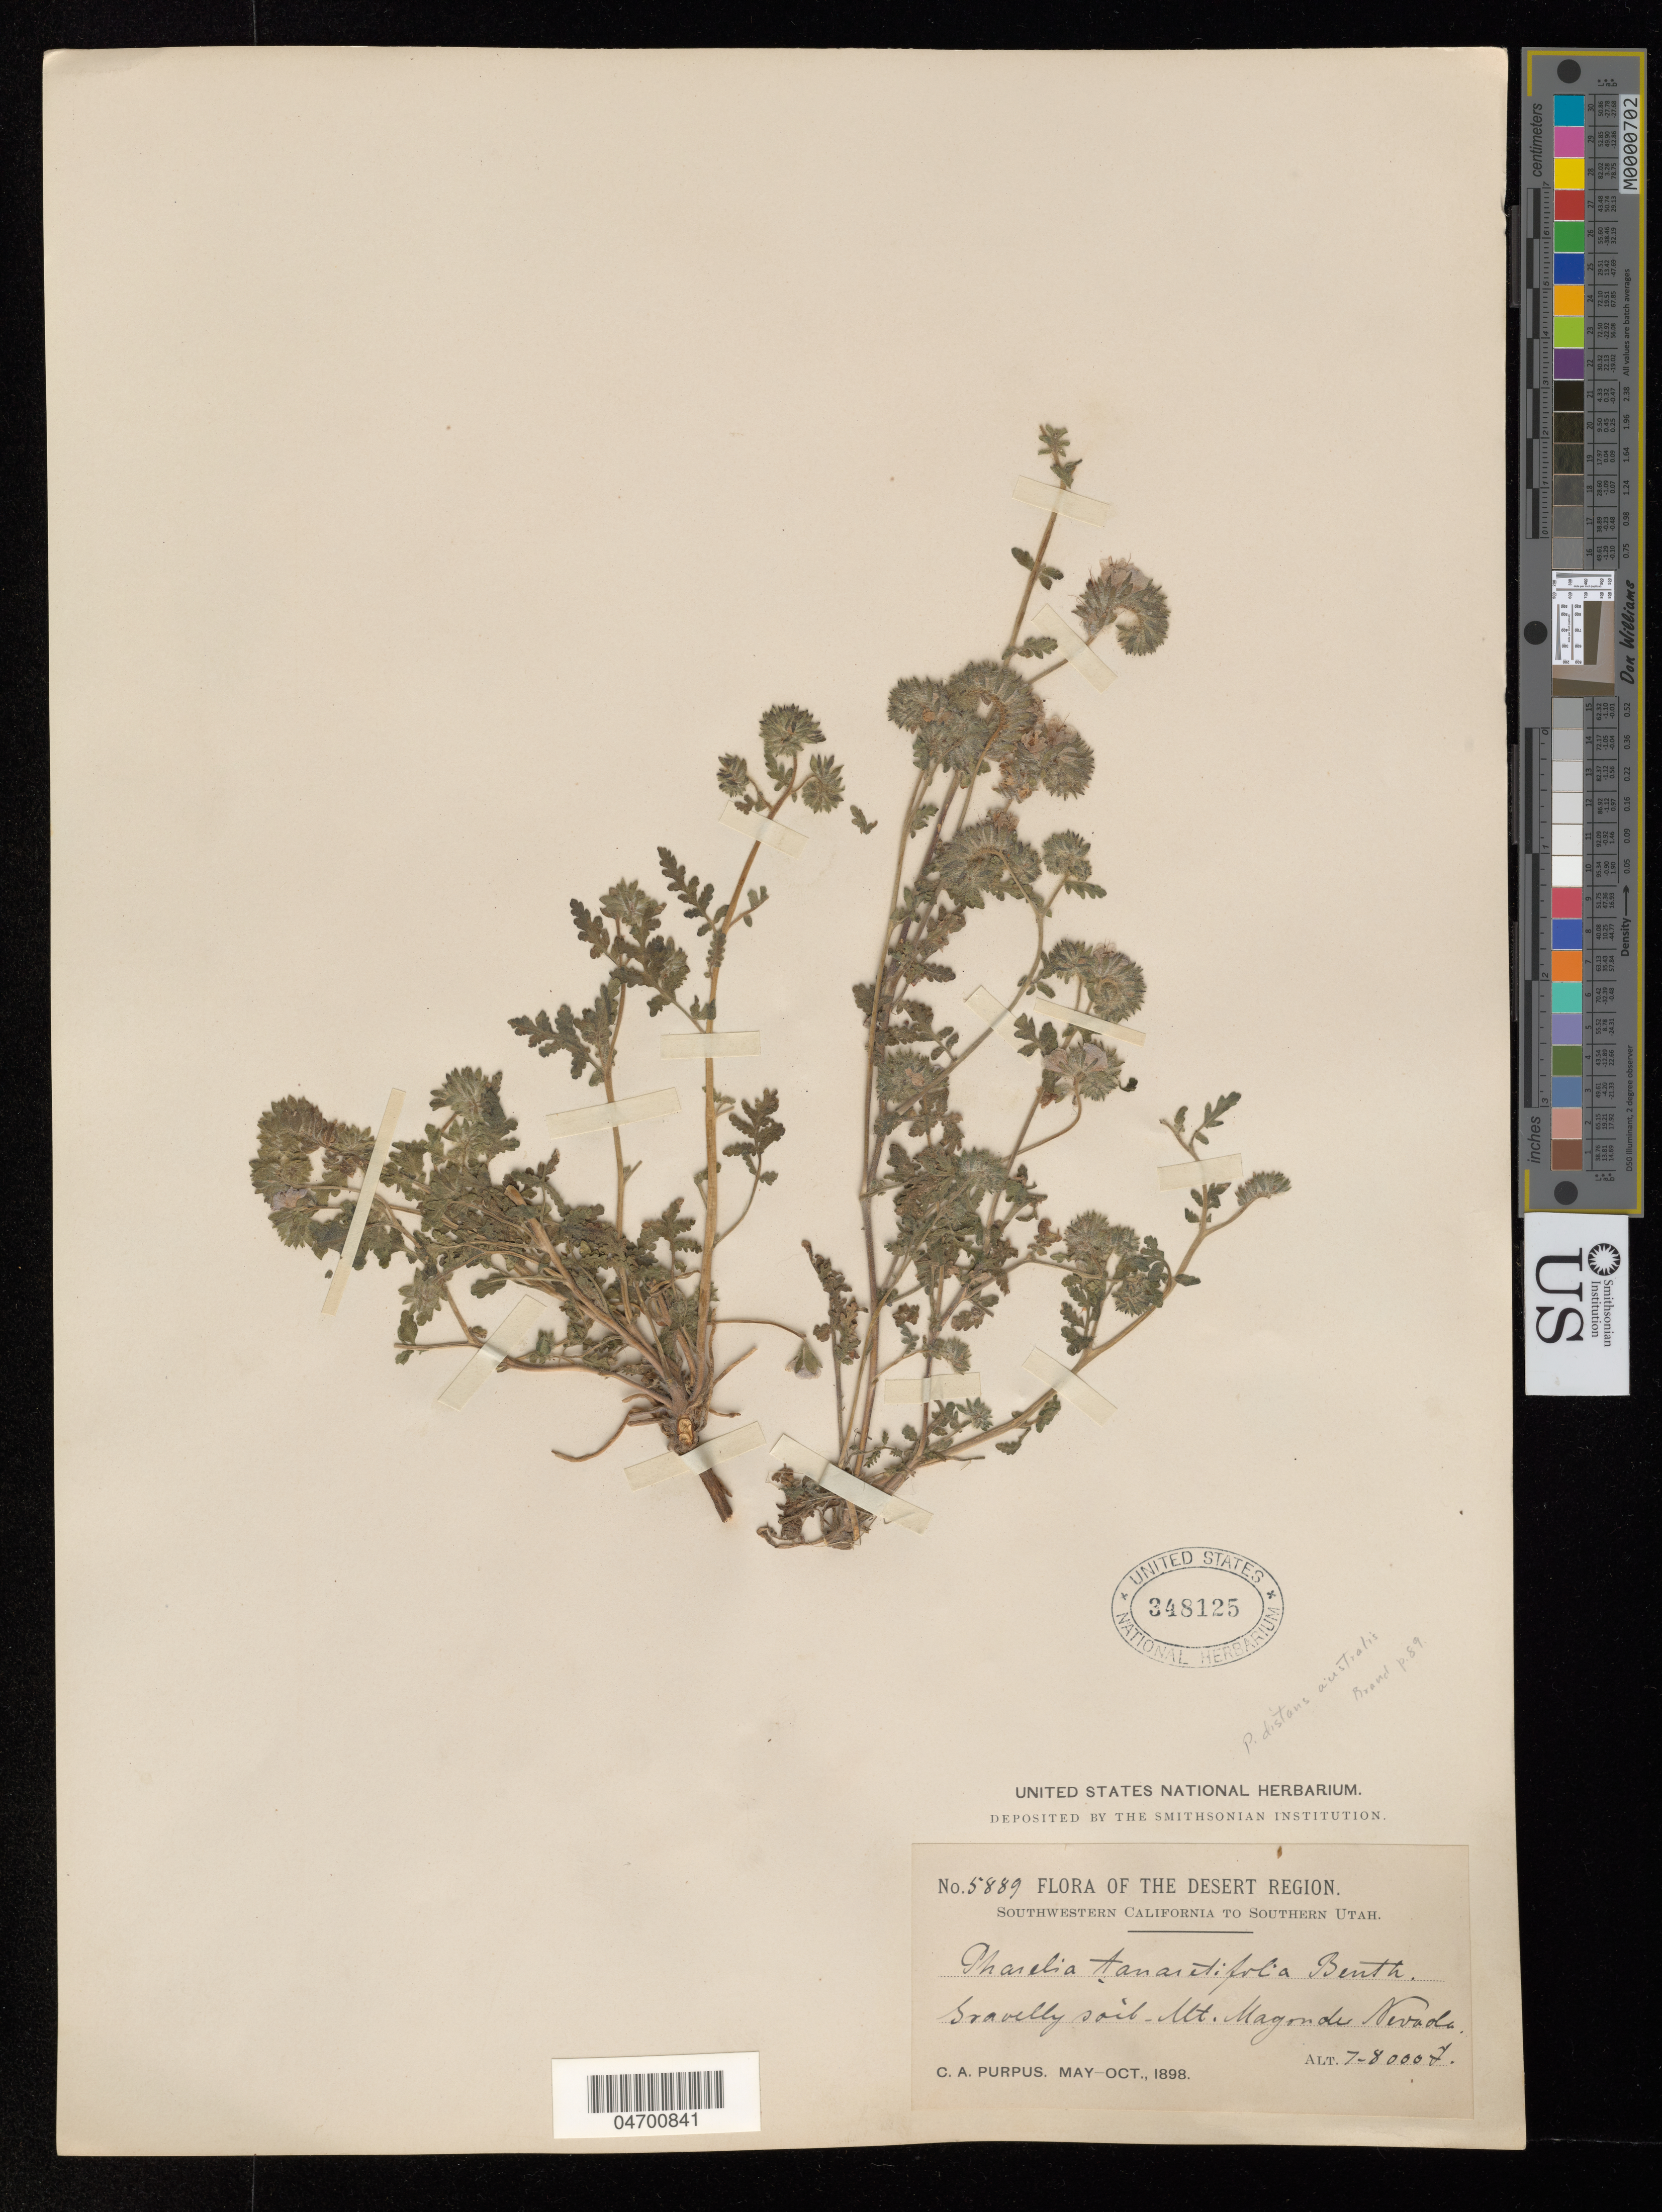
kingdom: Plantae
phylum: Tracheophyta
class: Magnoliopsida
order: Boraginales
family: Hydrophyllaceae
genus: Phacelia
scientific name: Phacelia tanacetifolia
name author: Benth.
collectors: C. A. Purpus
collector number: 5889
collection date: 1898-05/1898-10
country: United States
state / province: Nevada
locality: The Desert Region. Southwestern California to Southern Utah. Mt. Magonde.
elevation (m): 2134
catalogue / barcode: US 348125